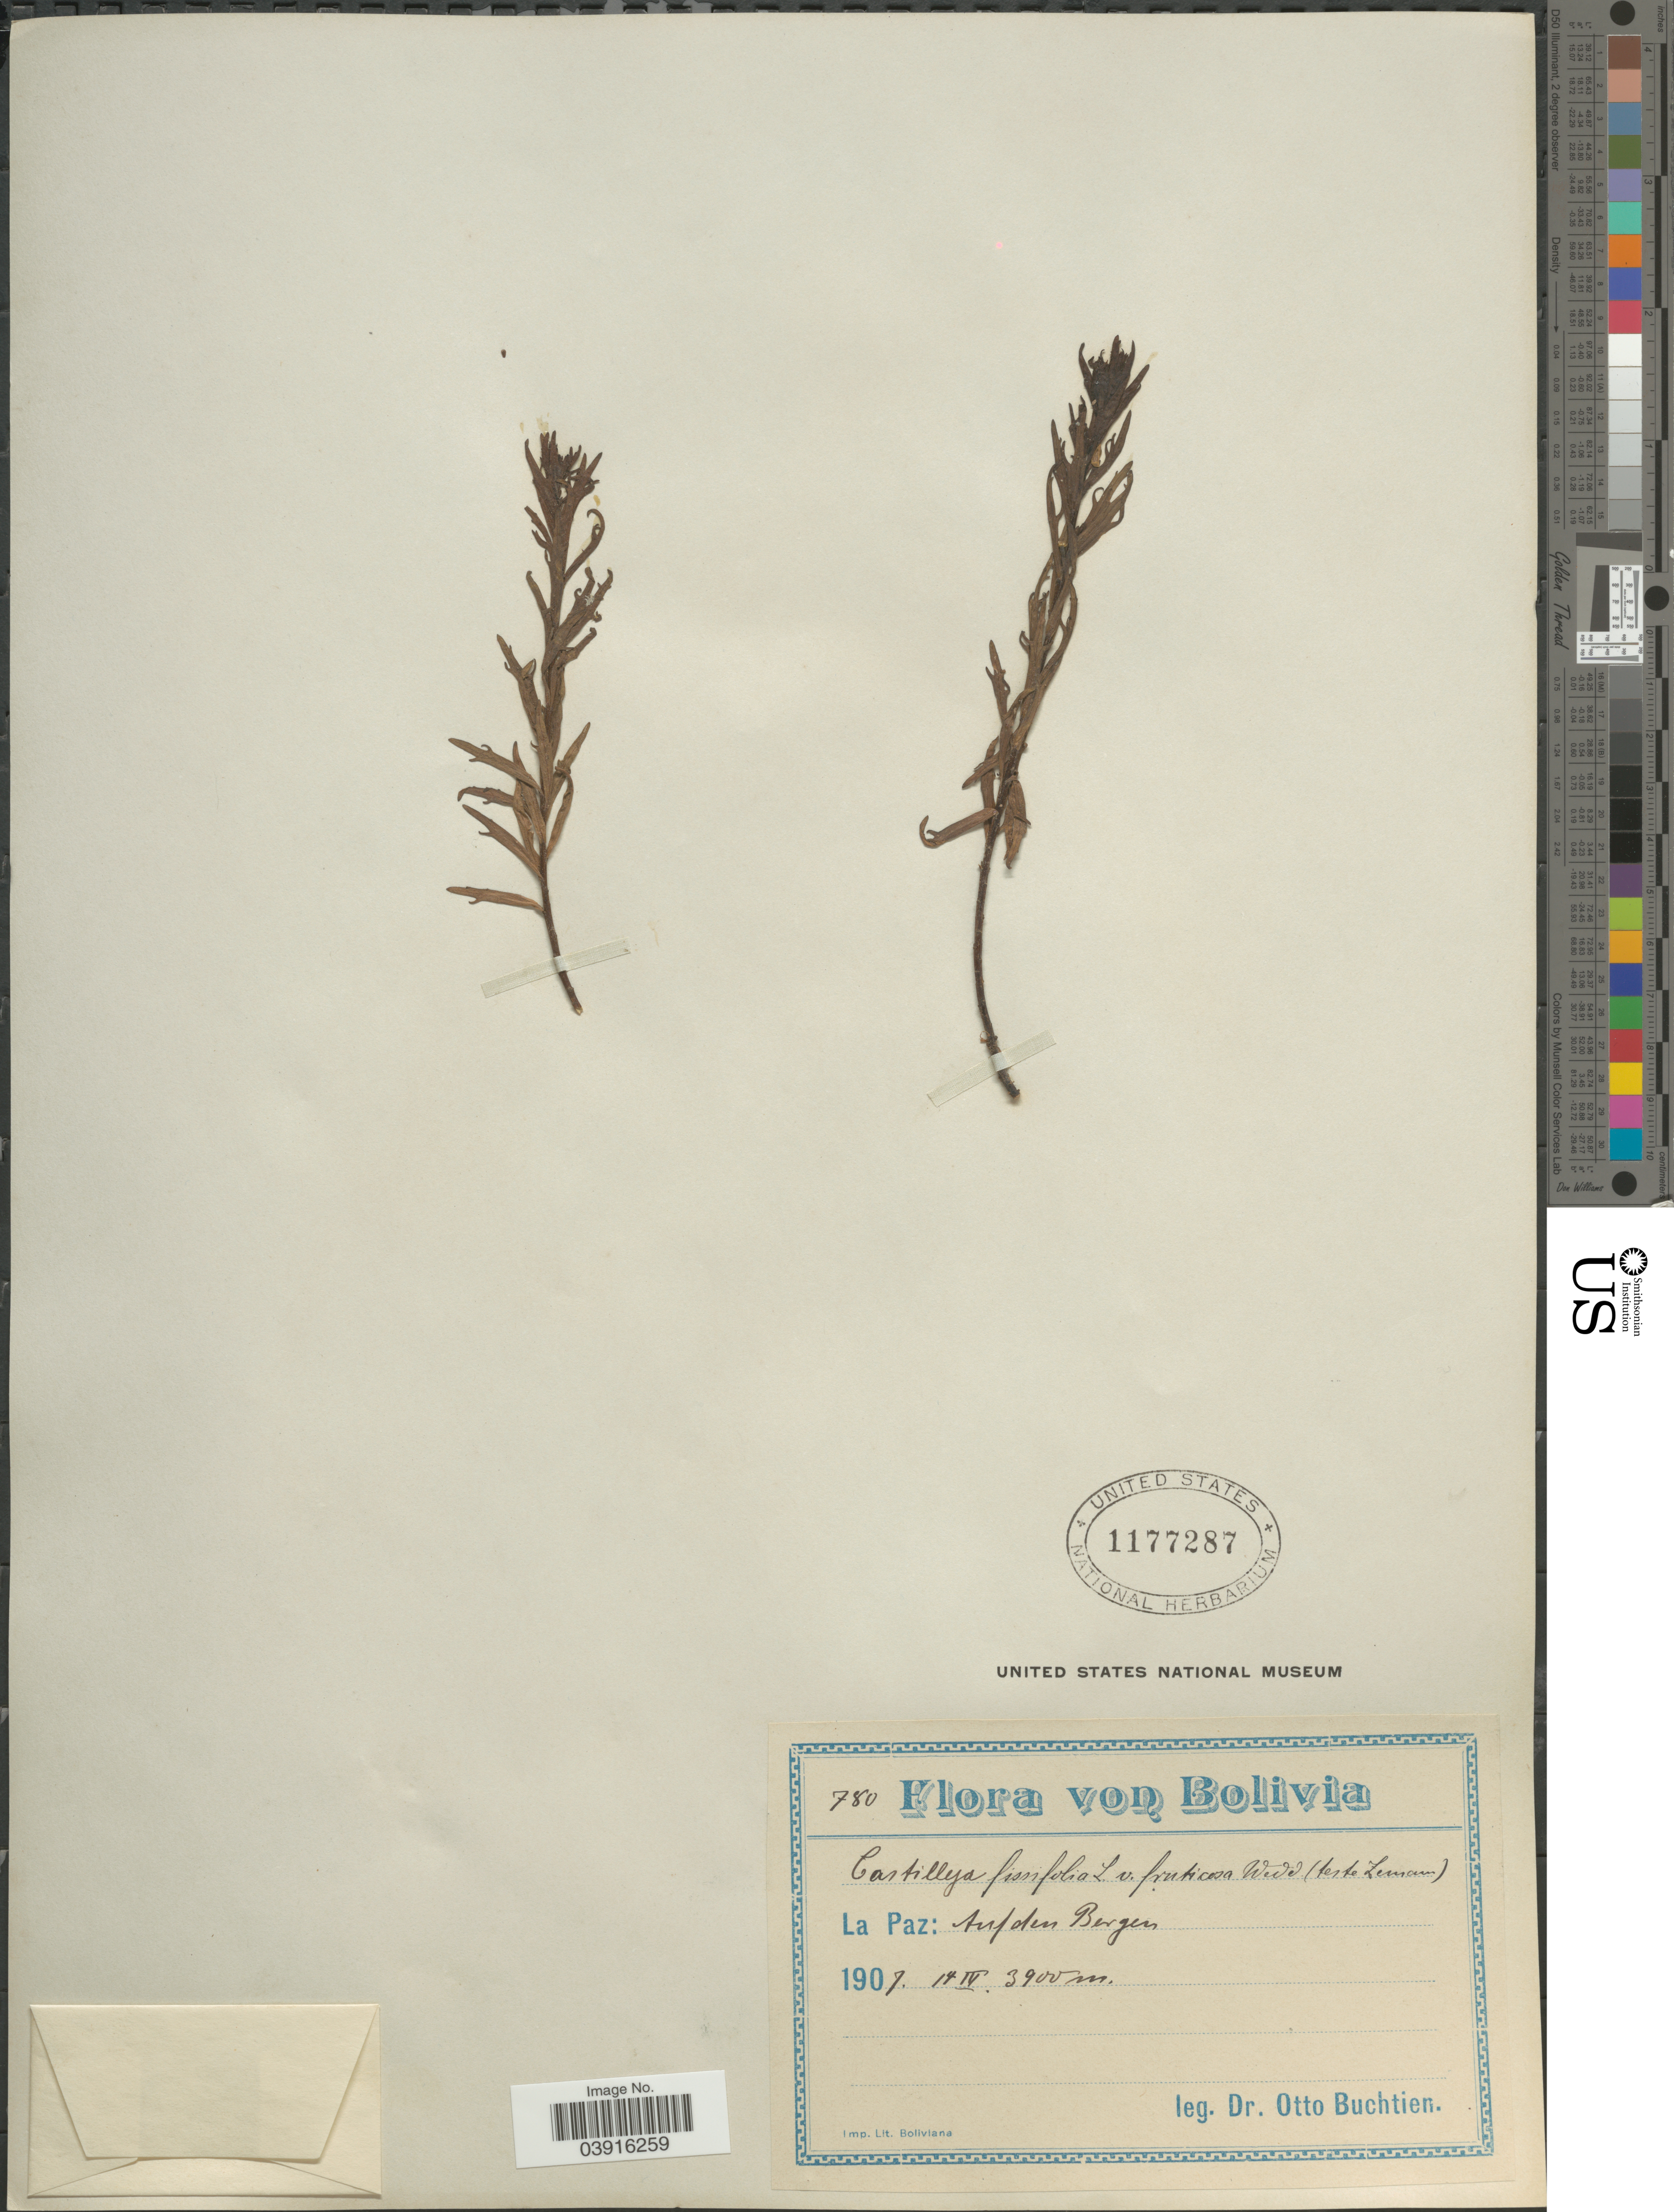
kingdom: Plantae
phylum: Tracheophyta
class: Magnoliopsida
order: Lamiales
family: Orobanchaceae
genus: Castilleja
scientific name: Castilleja fissifolia subsp. fruticosa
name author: (Wedd.) Melch.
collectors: O. Buchtien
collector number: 780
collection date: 1907-04-14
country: Bolivia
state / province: La Paz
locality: Auf den Bergen.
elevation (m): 3900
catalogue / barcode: US 1177287